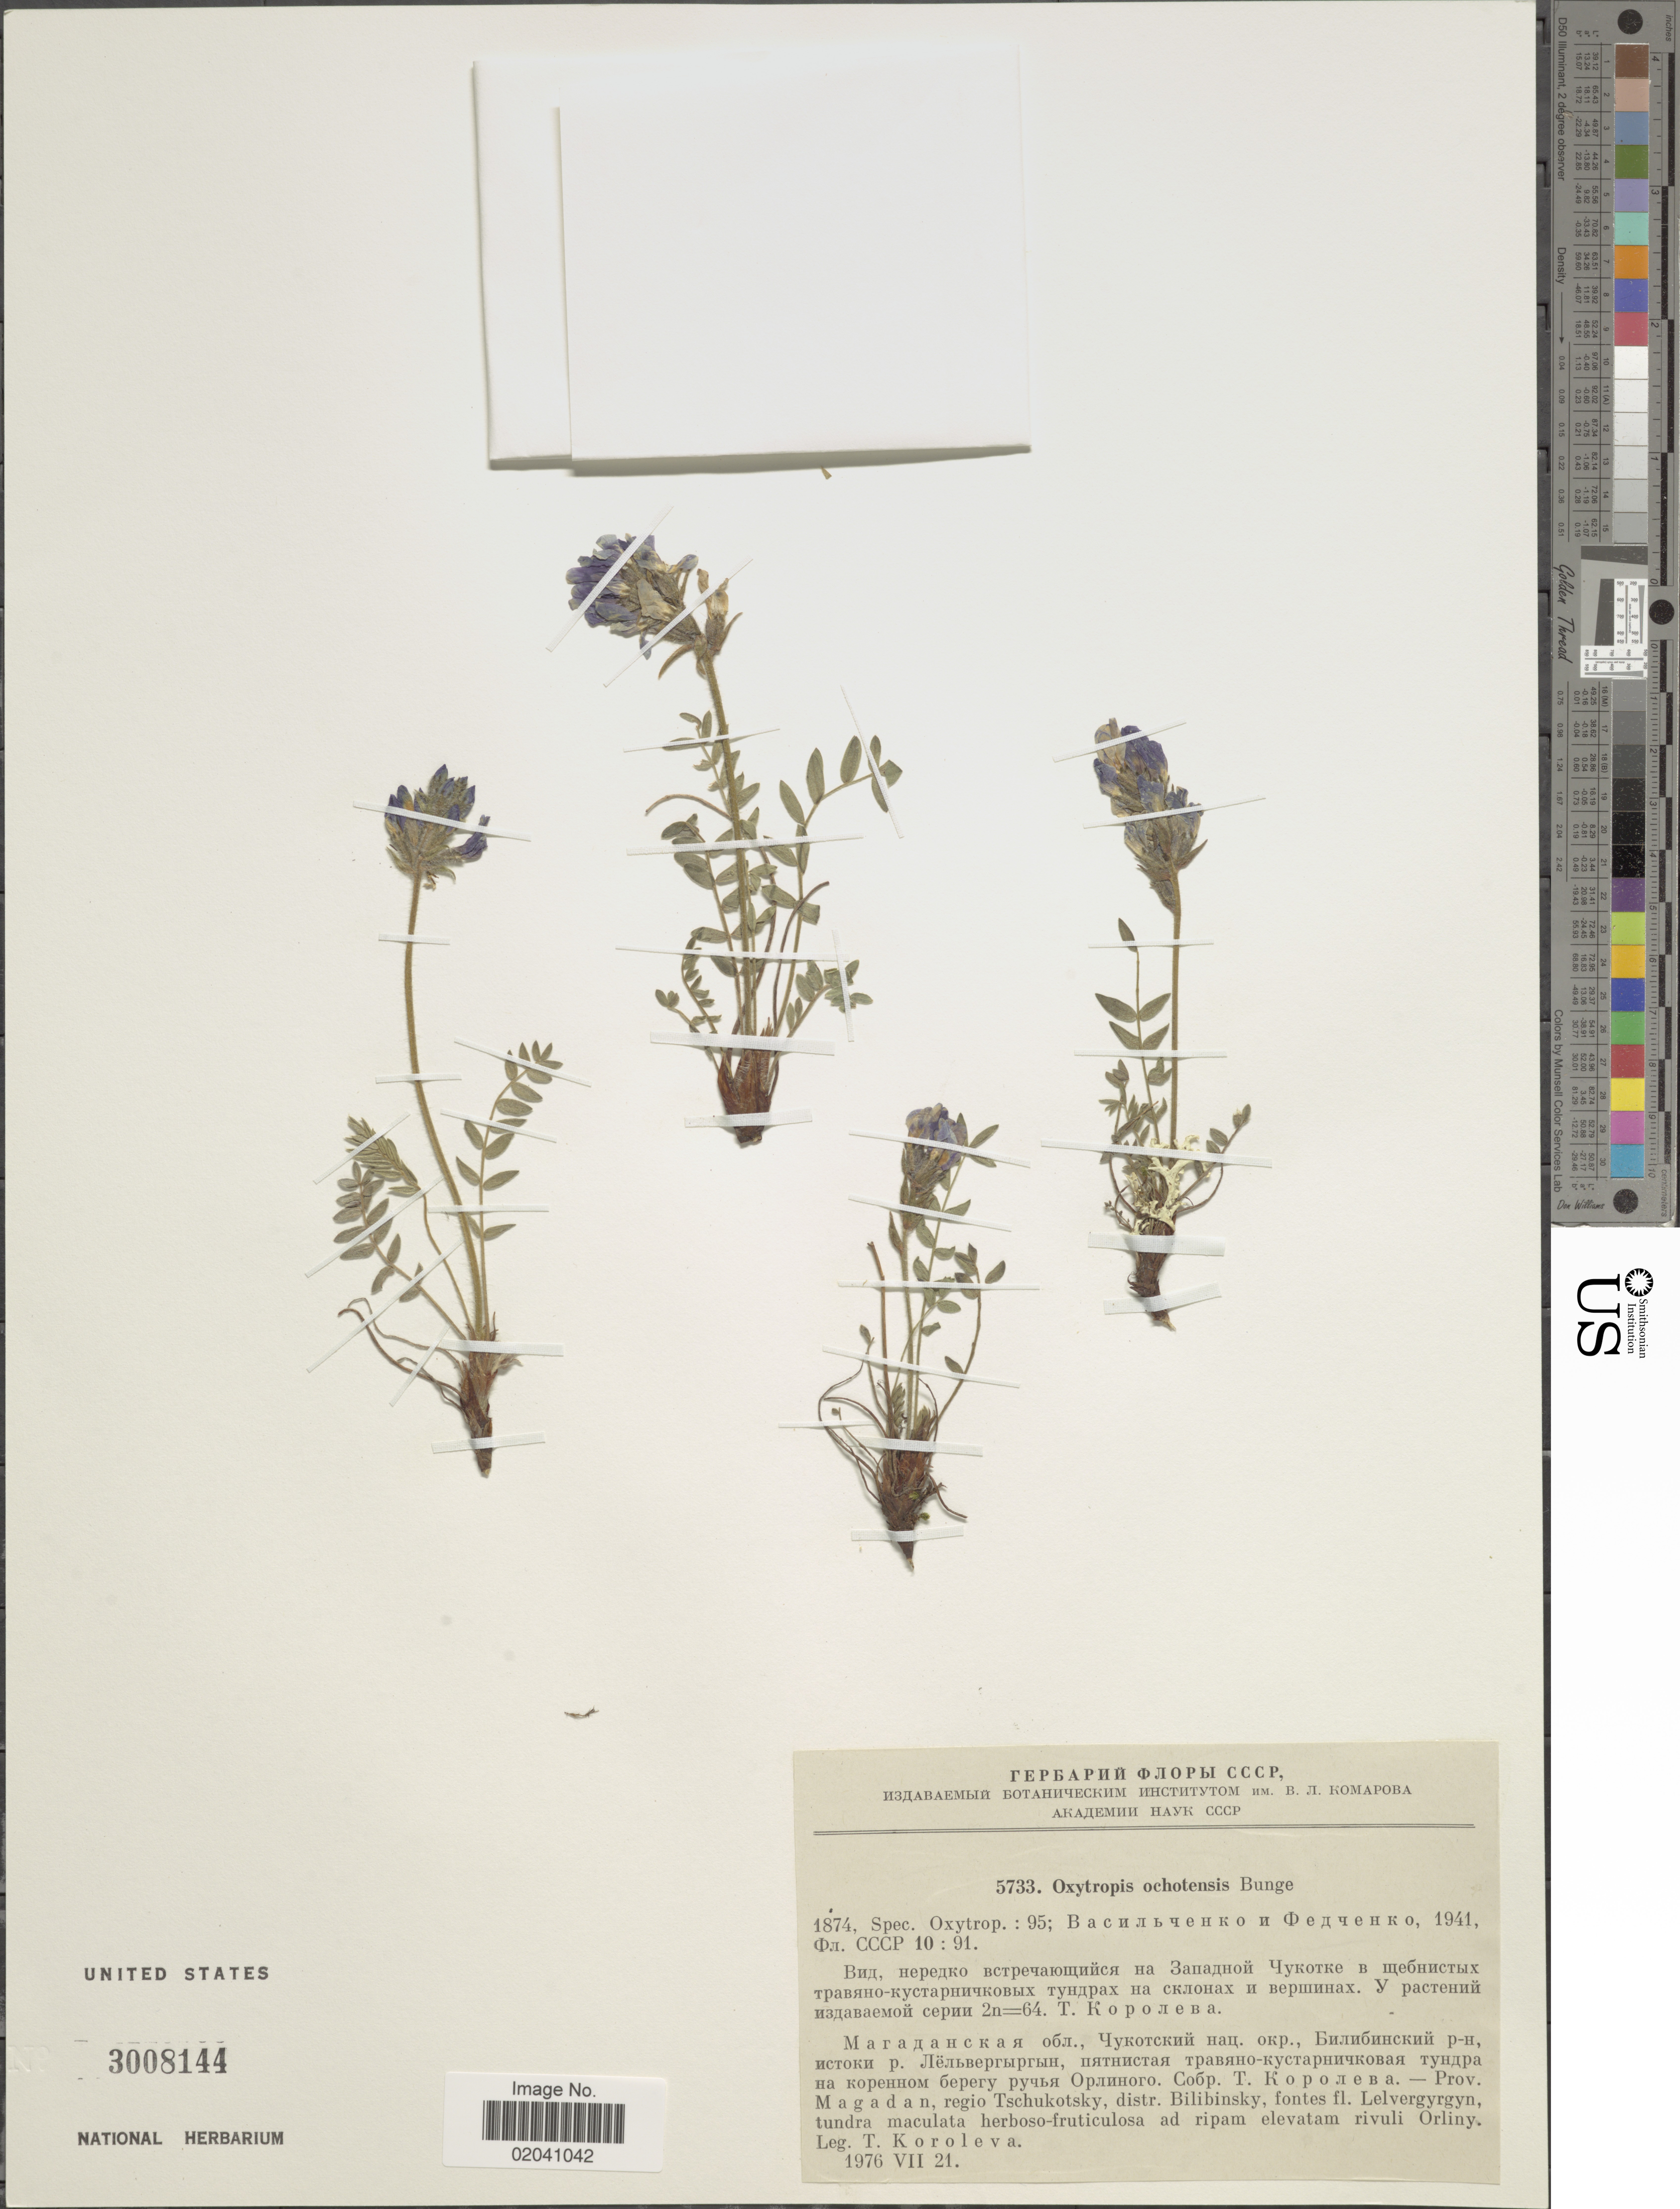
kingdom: Plantae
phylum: Tracheophyta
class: Magnoliopsida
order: Fabales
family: Fabaceae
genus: Oxytropis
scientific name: Oxytropis ochotensis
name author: Bunge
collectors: T. Koroleva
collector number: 5733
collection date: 1976-07-21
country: Russian Federation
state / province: Magadan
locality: Regio Tschukotsky, dsitr. Bilibinsky, fontes fl. Lelvergyrgyn, tundra maculata herboso-fruticulosa ad ripam elevatam rivuli Orliny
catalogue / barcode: US 3008144